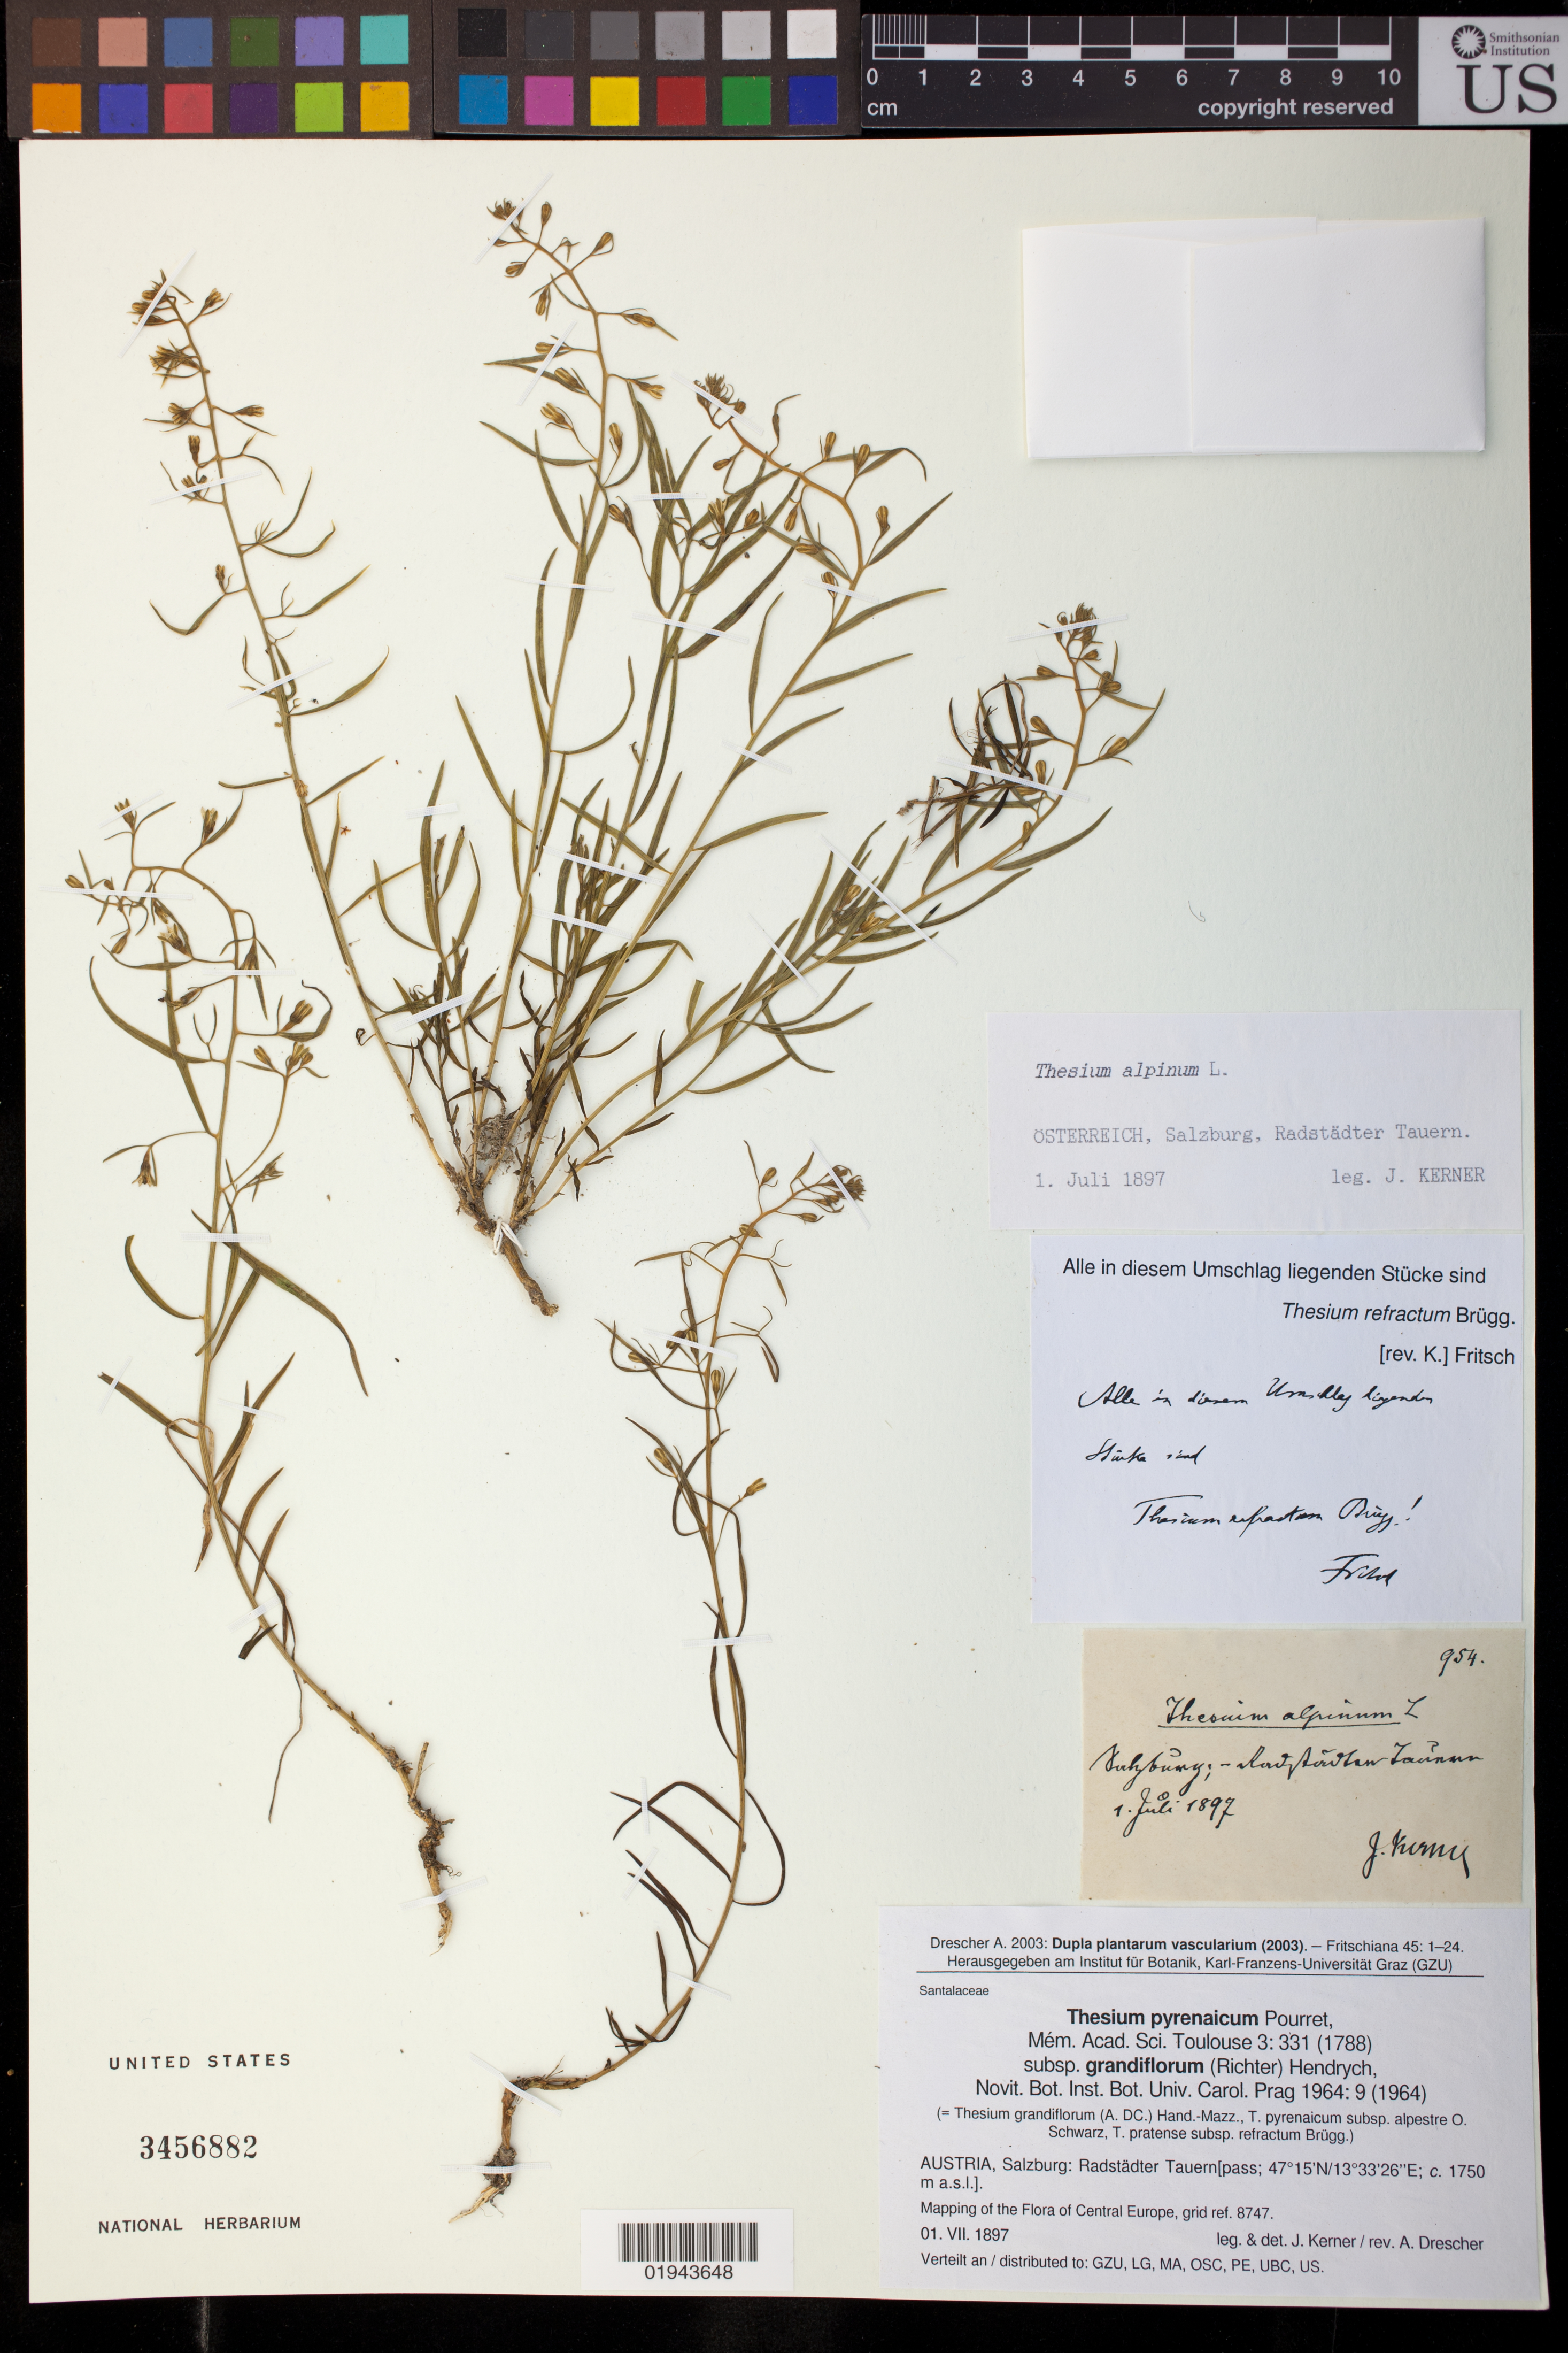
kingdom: Plantae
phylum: Tracheophyta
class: Magnoliopsida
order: Santalales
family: Thesiaceae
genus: Thesium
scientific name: Thesium pyrenaicum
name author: Pourr.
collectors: J. Kerner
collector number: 954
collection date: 1897-07-01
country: Austria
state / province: Salzburg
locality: Radstadter Tauern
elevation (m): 1750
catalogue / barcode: US 3456882